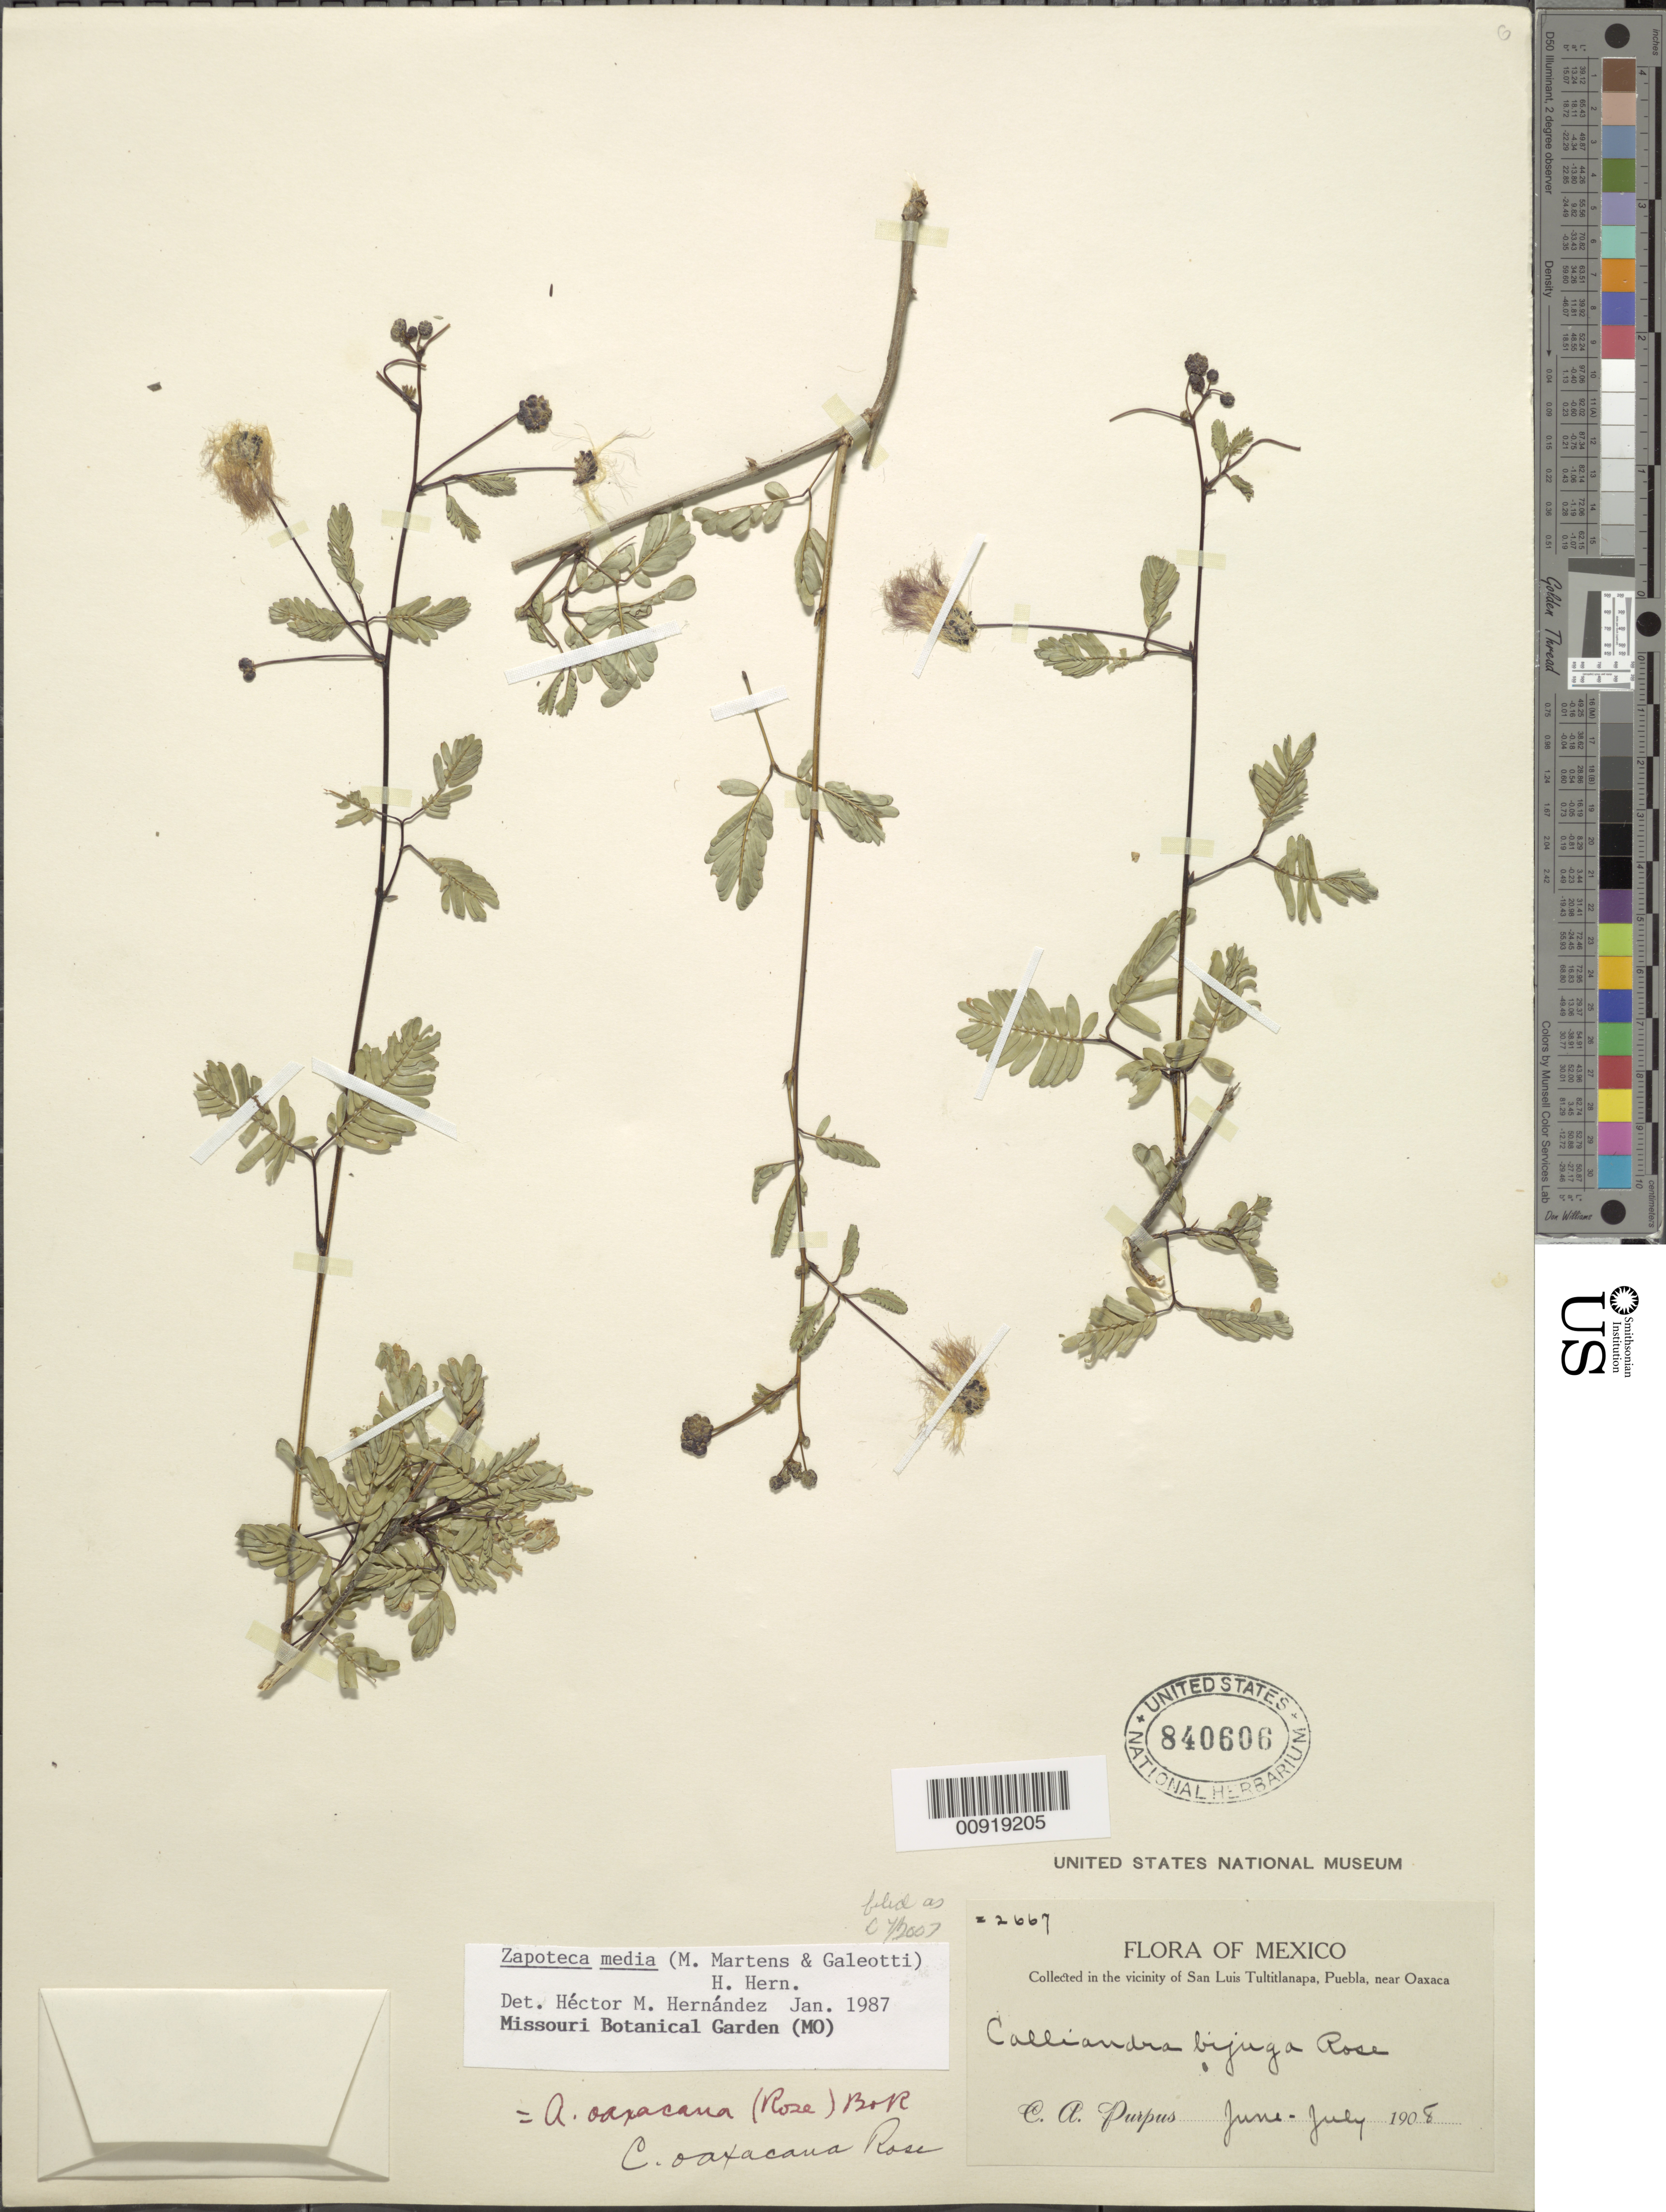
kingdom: Plantae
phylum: Tracheophyta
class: Magnoliopsida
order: Fabales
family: Fabaceae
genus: Zapoteca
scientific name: Zapoteca media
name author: (M. Martens & Galeotti) H.M. Hern.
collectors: C. A. Purpus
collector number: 2667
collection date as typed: Jun 1908 to -- Jul 1908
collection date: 1908-06/1908-07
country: Mexico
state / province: Puebla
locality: In the vicinity of San Luis Tultitlanapa, Puebla, near Oaxaca.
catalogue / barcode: US 840606